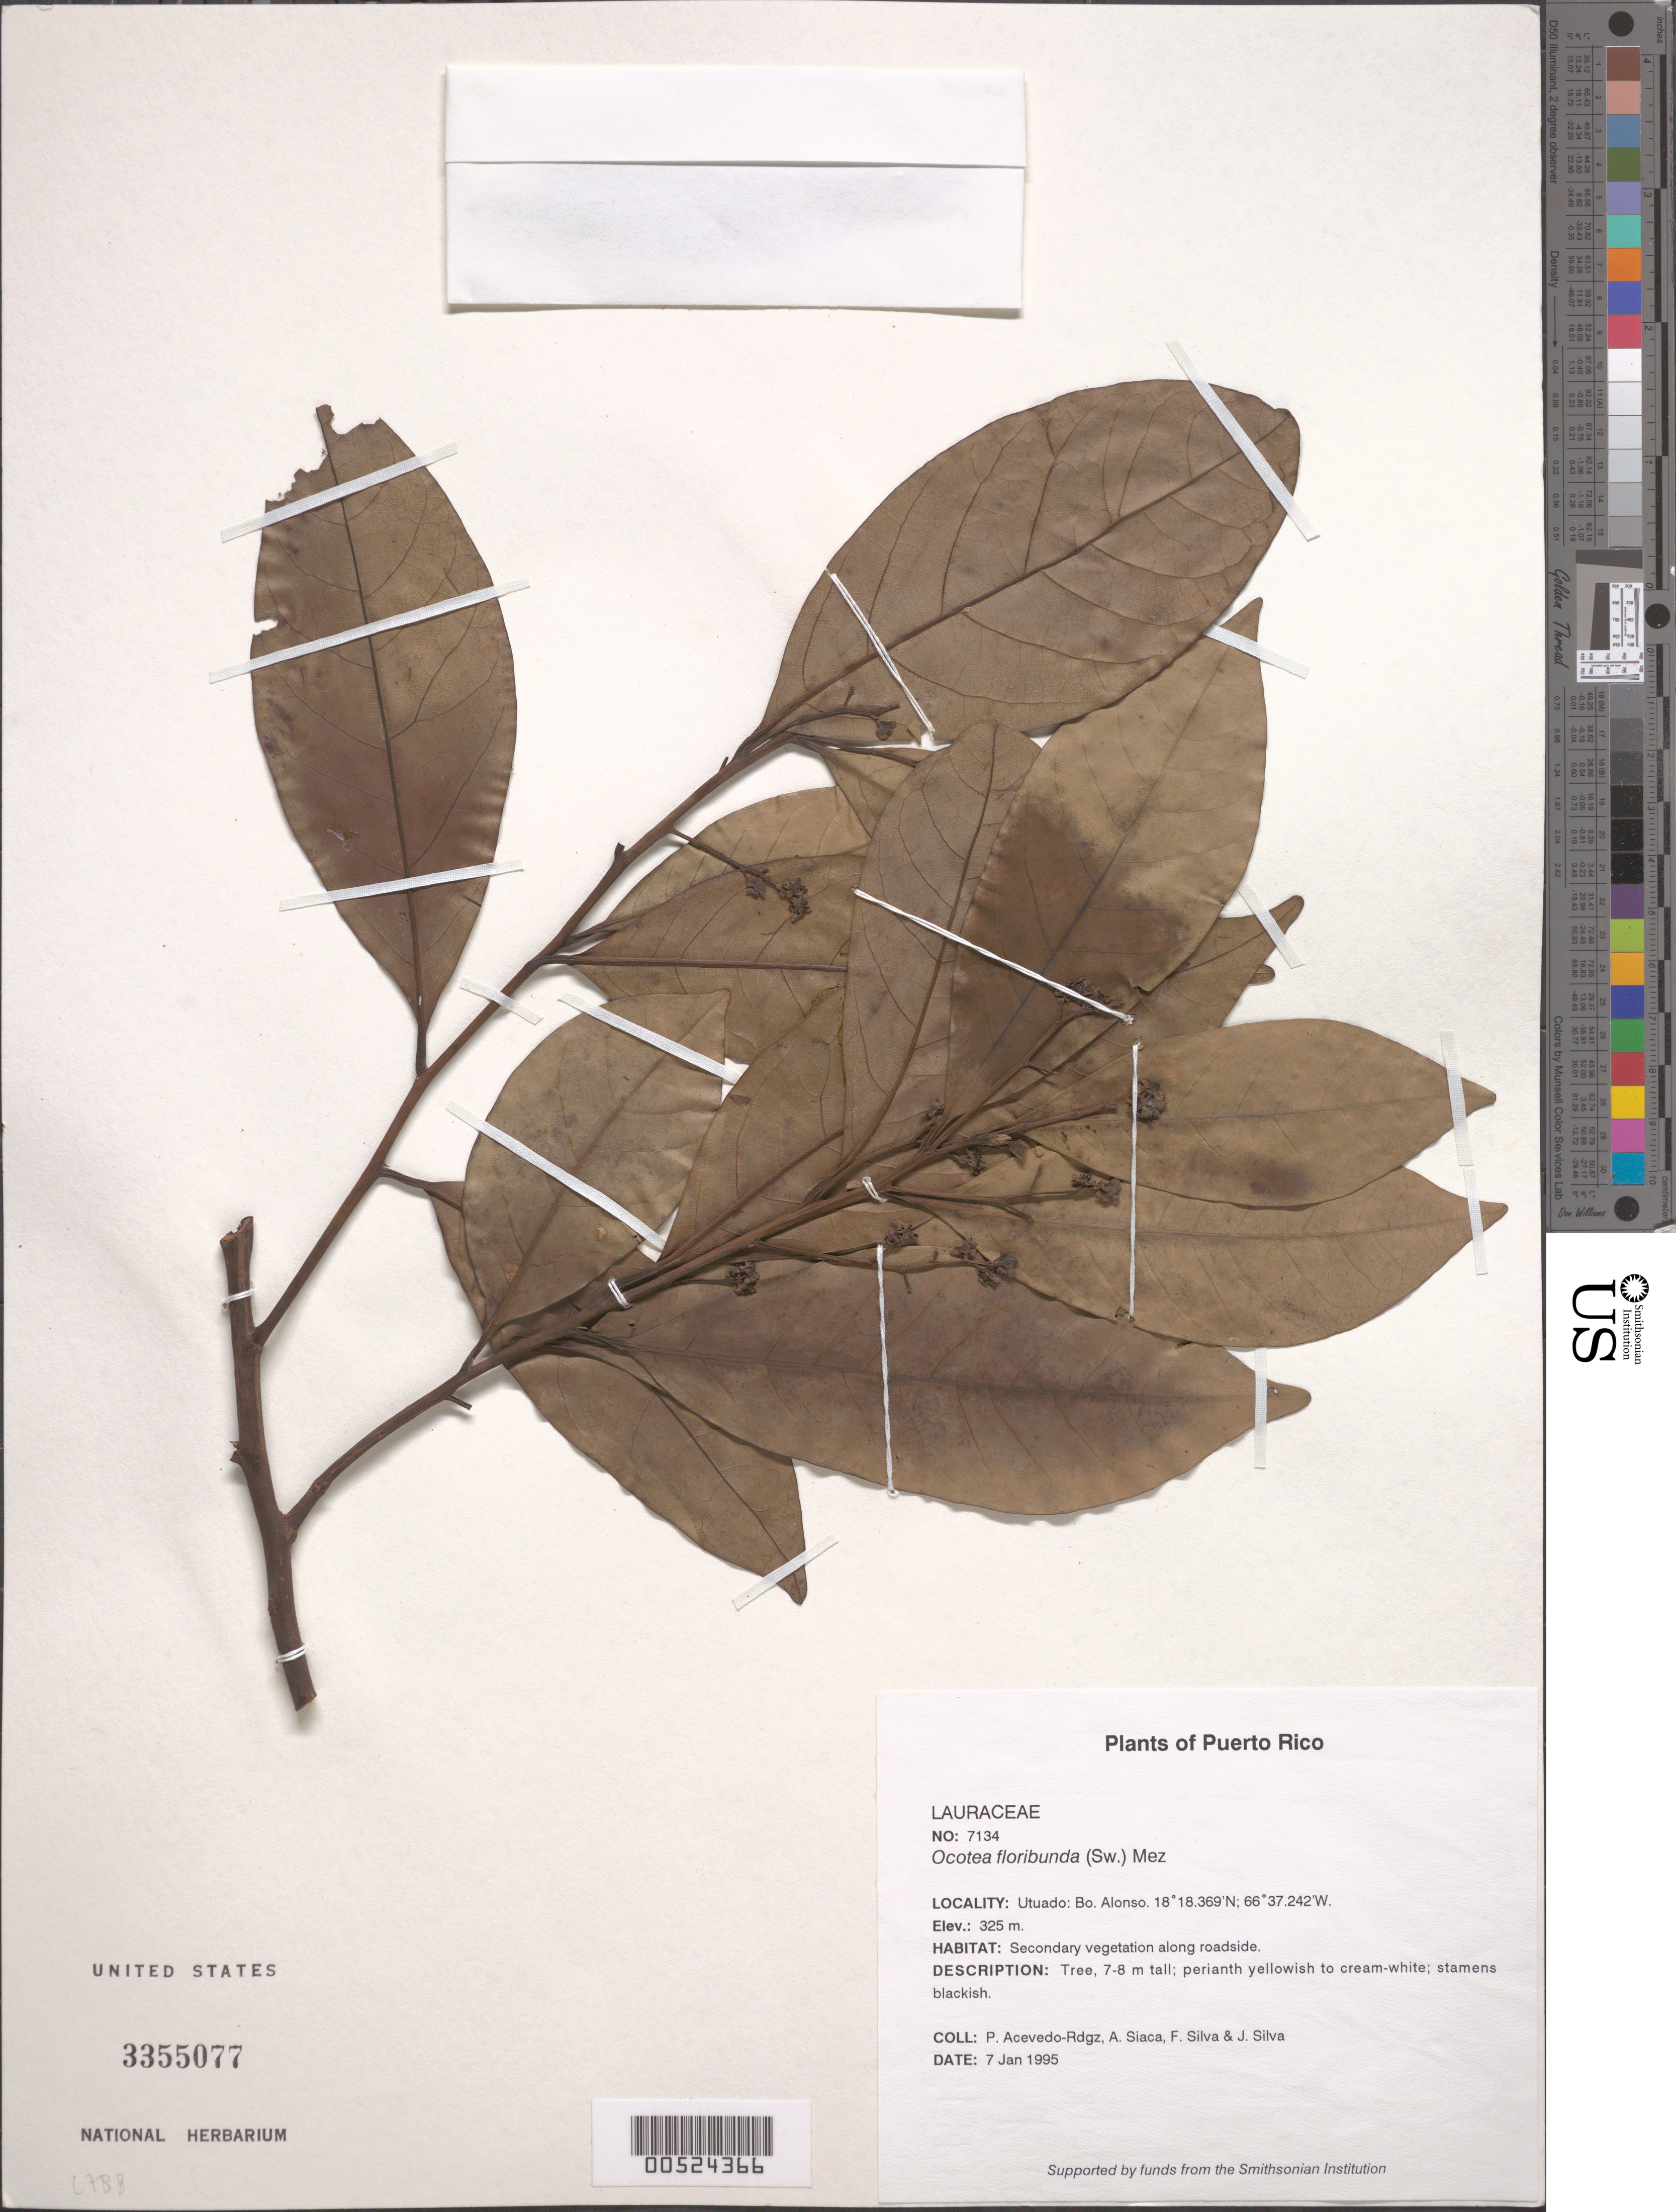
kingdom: Plantae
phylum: Tracheophyta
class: Magnoliopsida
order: Laurales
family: Lauraceae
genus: Ocotea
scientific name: Ocotea floribunda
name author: (Sw.) Mez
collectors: P. Acevedo-Rodr., A. Siaca, F. Silva & J. Silva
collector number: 7134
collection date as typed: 07 Jan 1995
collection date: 1995-01-07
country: Puerto Rico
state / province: Utuado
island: Puerto Rico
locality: Utuado; Bo. Don Alonso.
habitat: Secondary vegetation along roadside.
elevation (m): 325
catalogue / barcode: US 3355077